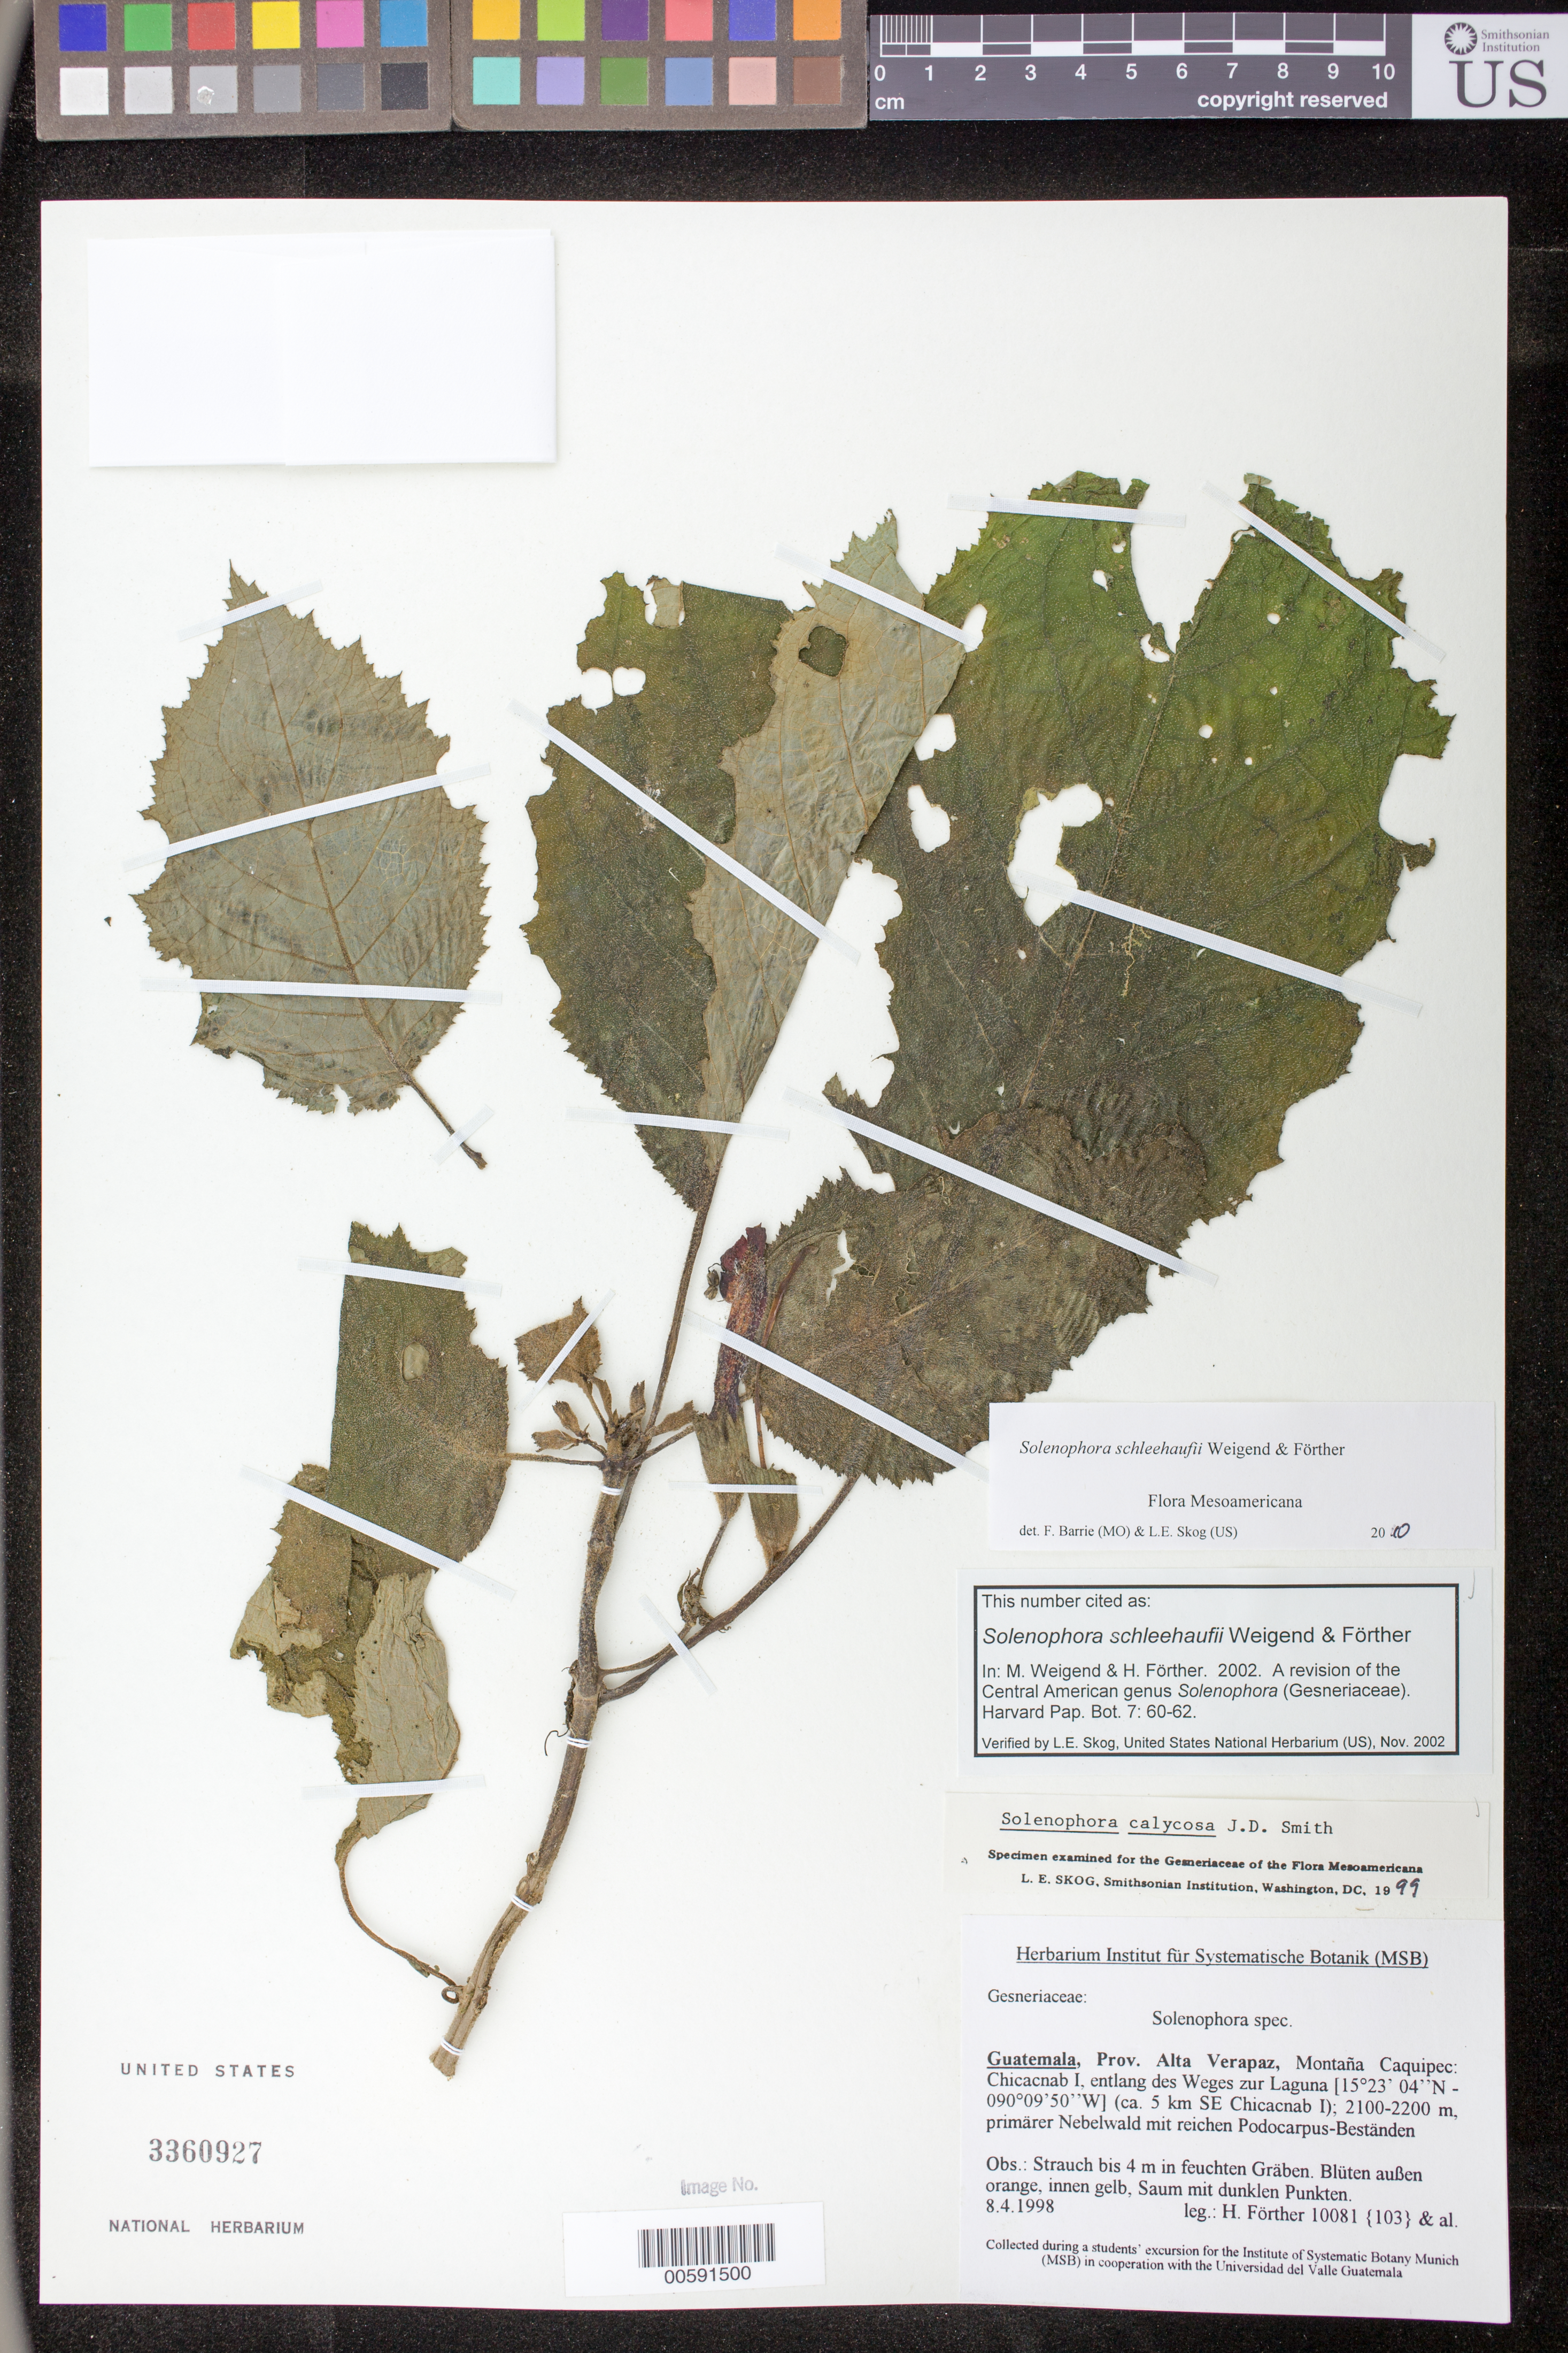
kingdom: Plantae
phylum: Tracheophyta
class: Magnoliopsida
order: Lamiales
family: Gesneriaceae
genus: Solenophora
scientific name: Solenophora schleehaufii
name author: Weigend & Förther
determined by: Weigend; Förther, Harald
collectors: H. Fôrther & et al.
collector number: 10081 {103}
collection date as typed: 08 Apr 1998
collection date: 1998-04-08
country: Guatemala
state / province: Alta Verapaz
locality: Montaña Caquipec: Chicacnab I, entlang des Weges zur Laguna (ca. 5 km SE Chicacnab I)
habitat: Primärer Nebelwald mit reichen Podocarpus-Beständen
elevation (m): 2100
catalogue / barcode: US 3360927